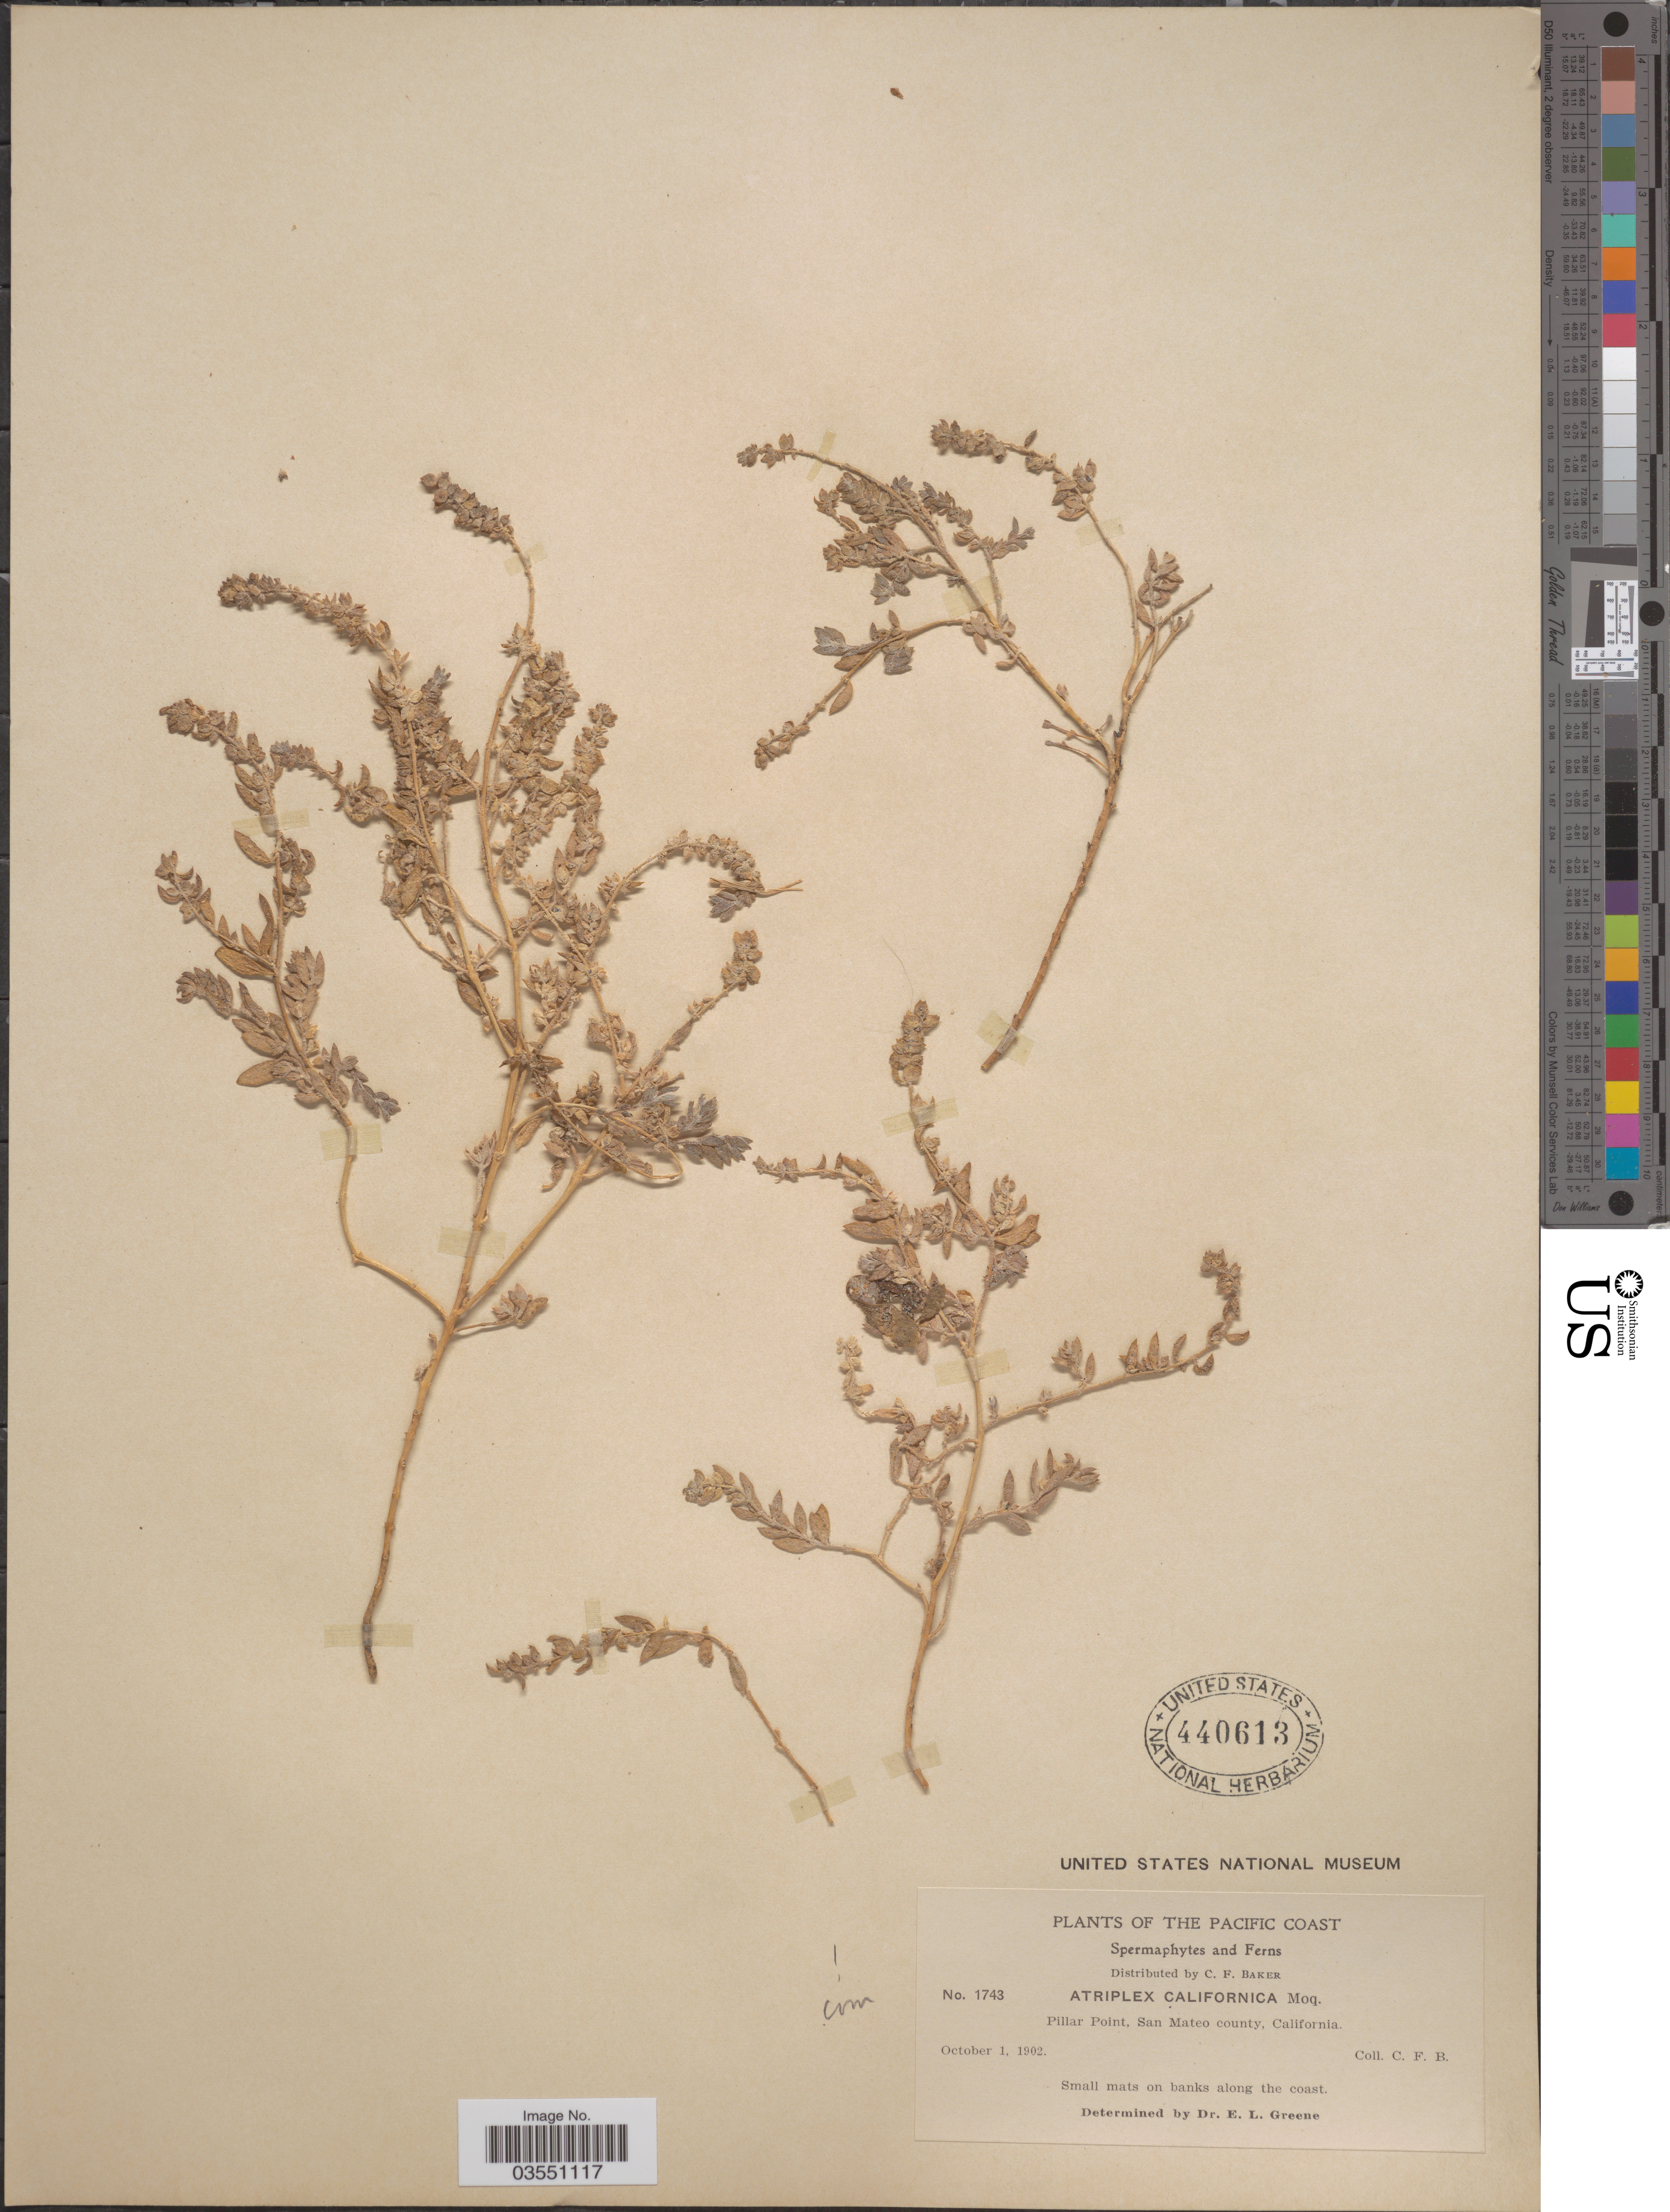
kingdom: Plantae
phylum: Tracheophyta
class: Magnoliopsida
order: Caryophyllales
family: Amaranthaceae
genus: Extriplex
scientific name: Extriplex californica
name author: (Moq.) E.H. Zacharias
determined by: Strong, Mark T., (BOT), Smithsonian Institution - National Museum of Natural History (UNITED STATES)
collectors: C. F. Baker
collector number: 1743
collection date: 1902-10-01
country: United States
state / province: California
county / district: San Mateo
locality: The Pacific Coast. Pillar Point, San Mateo county.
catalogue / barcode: US 440613